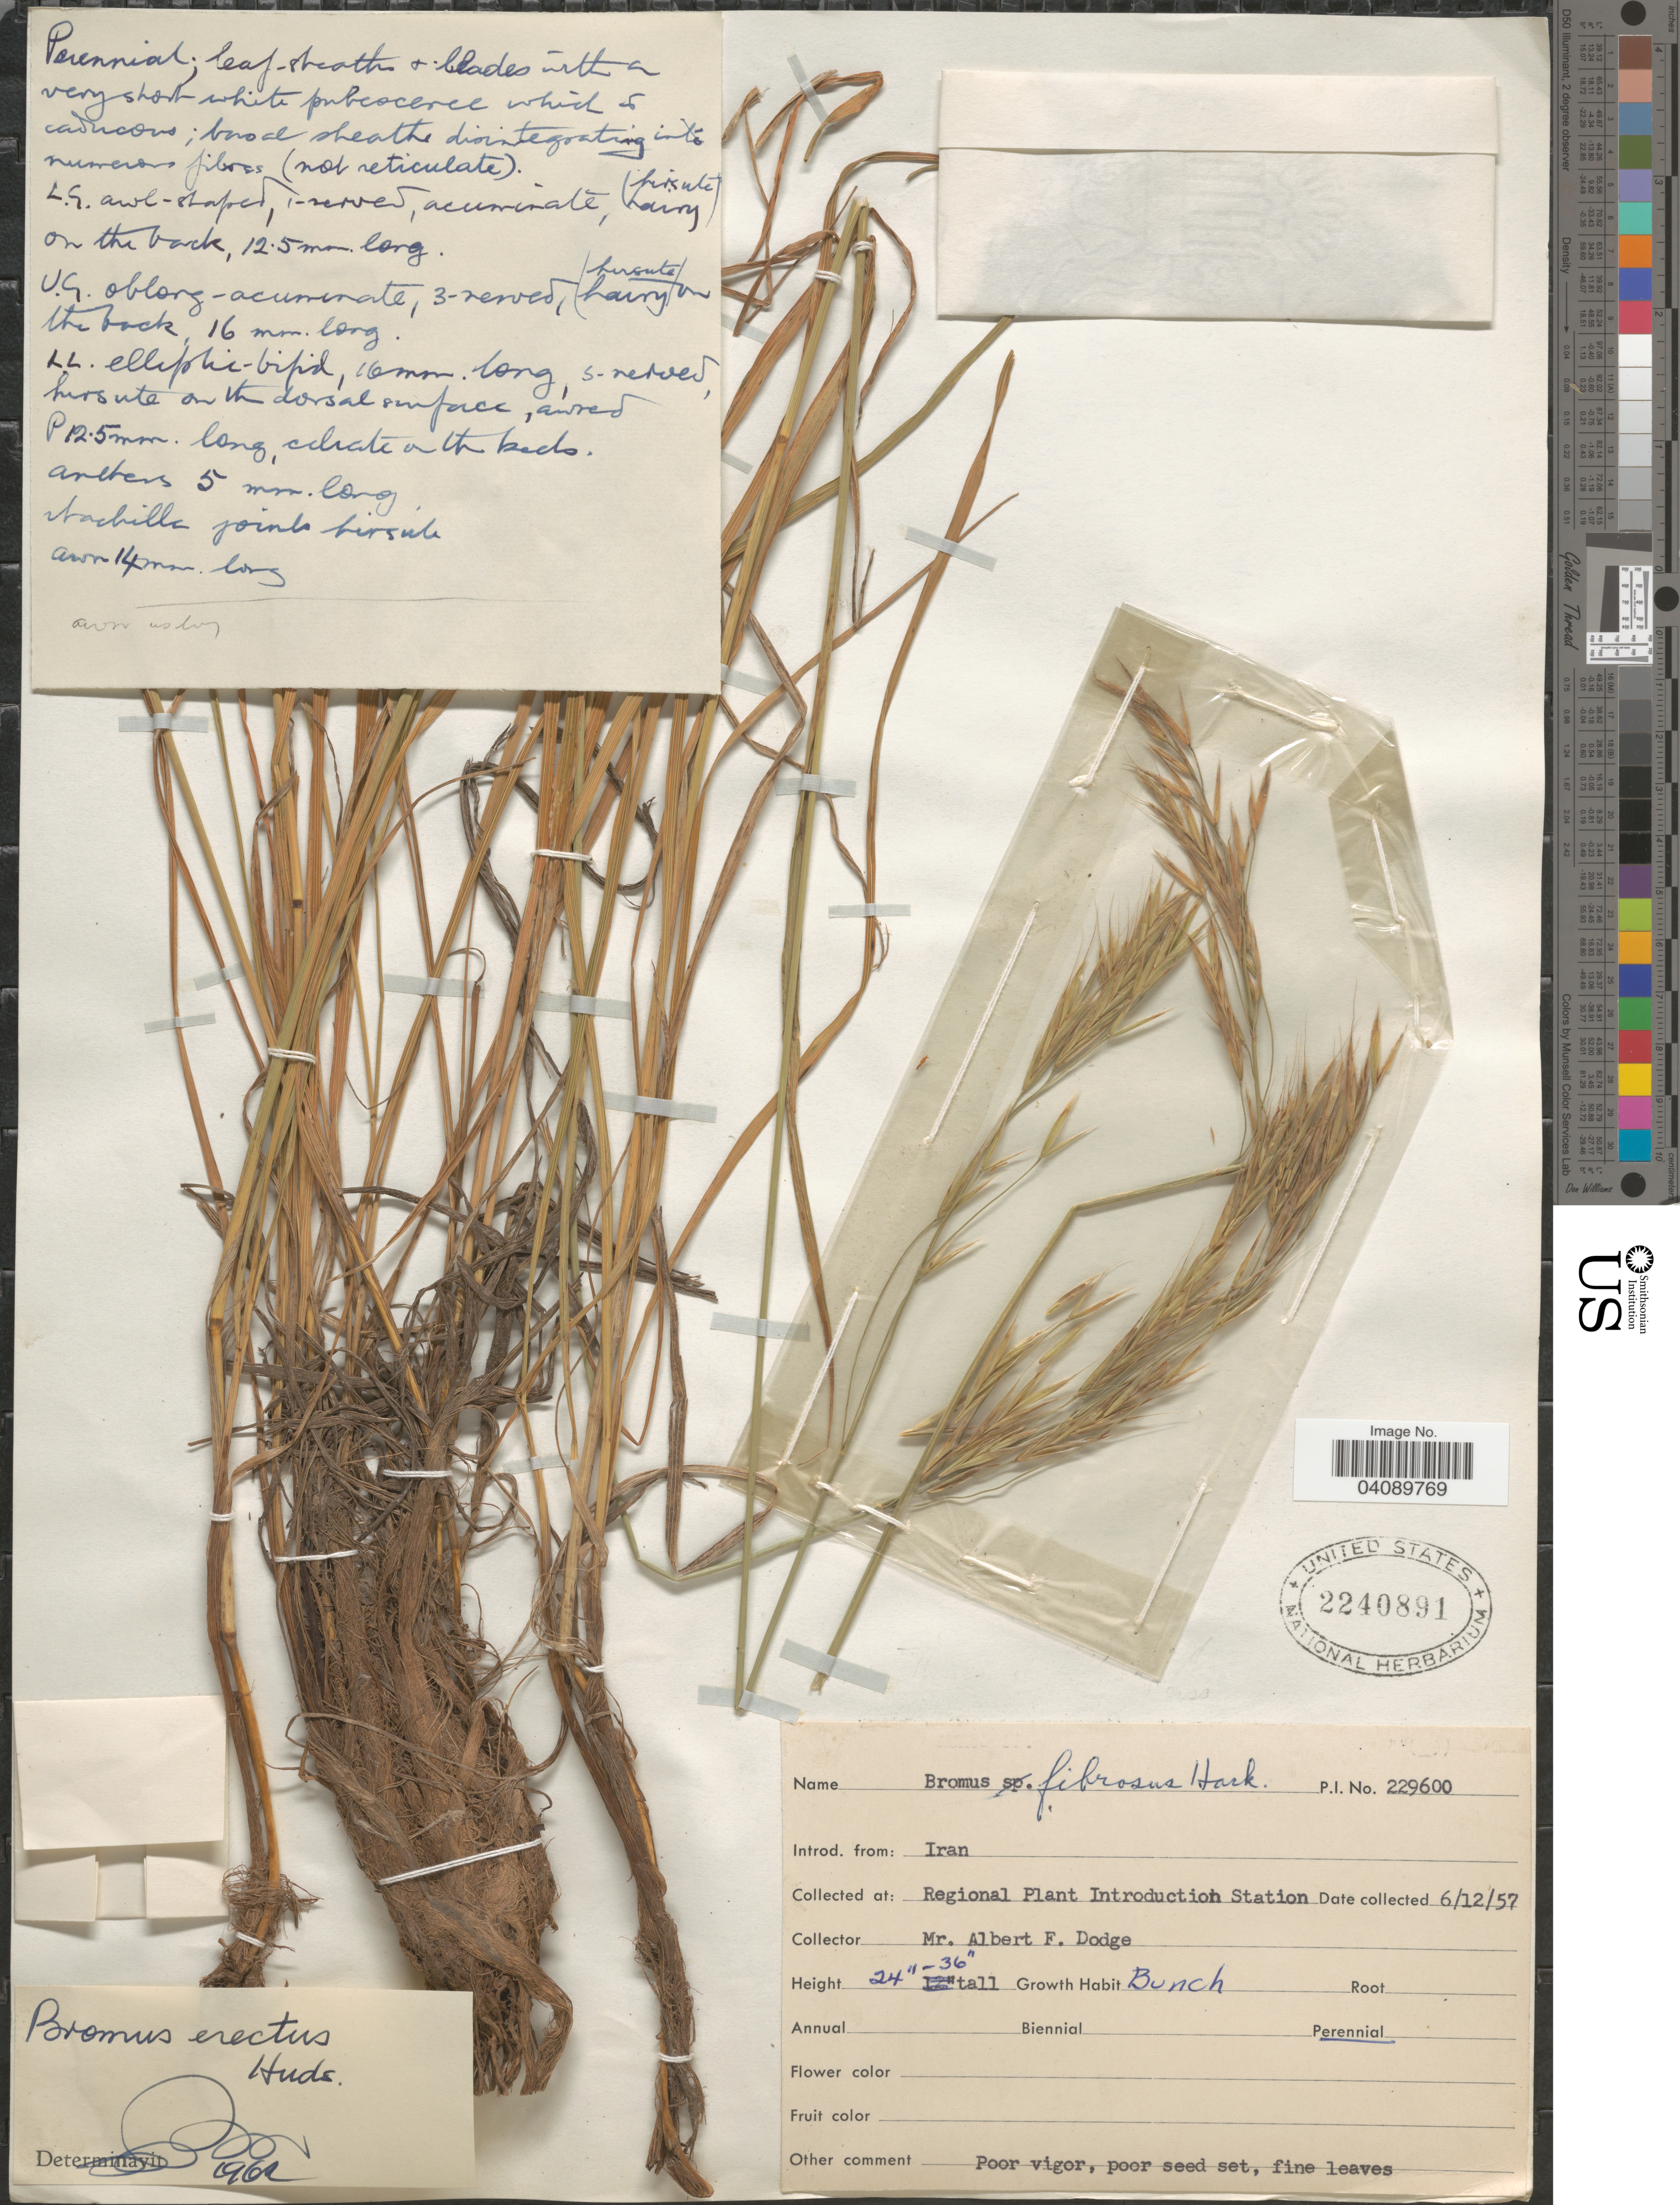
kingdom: Plantae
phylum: Tracheophyta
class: Liliopsida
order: Poales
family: Poaceae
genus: Bromus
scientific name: Bromus erectus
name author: Huds.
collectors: A. Dodge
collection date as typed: Transcribed d/m/y: 6/12/57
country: United States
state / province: Iowa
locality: Regional Plant Introduction Station.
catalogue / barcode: US 2240891